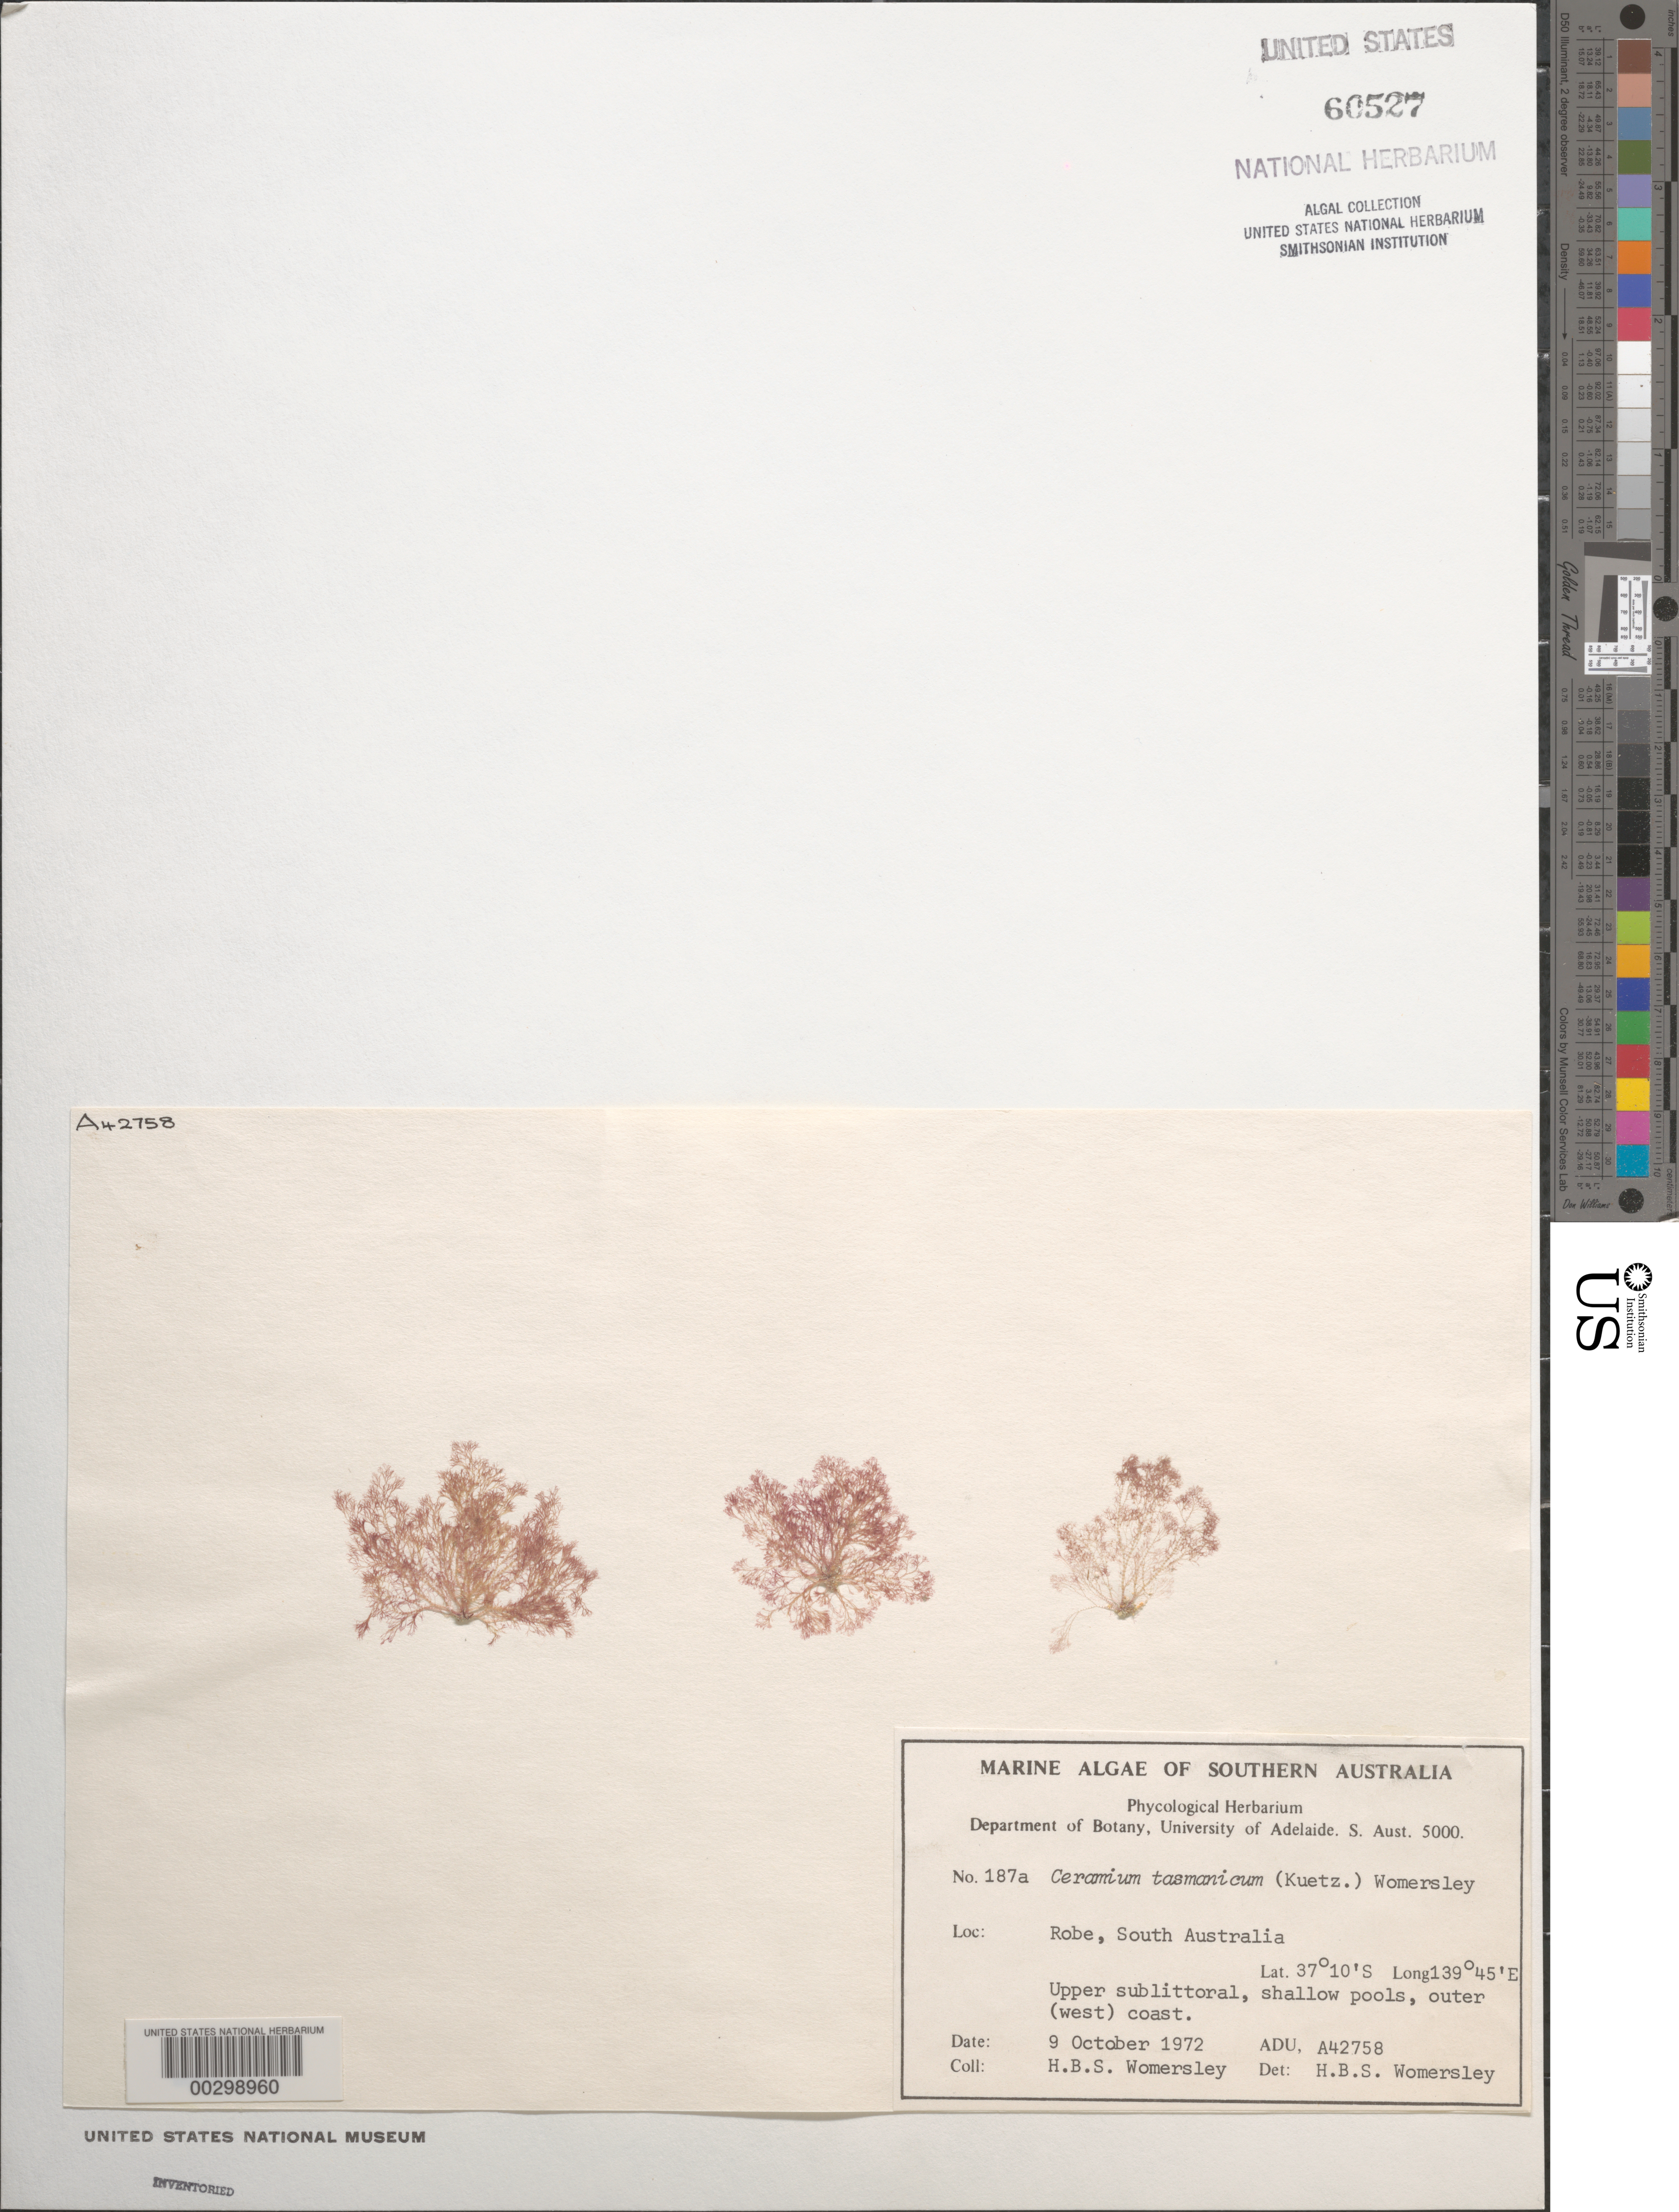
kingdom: Plantae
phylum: Rhodophyta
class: Florideophyceae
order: Ceramiales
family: Ceramiaceae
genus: Ceramium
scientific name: Ceramium tasmanicum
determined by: Womersley, H. B. S.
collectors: H. B. S. Womersley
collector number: ADU A42758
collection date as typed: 09 Oct 1972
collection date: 1972-10-09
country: Australia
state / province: South Australia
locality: Robe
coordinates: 37 10' S, 139 45' E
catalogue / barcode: US 60527